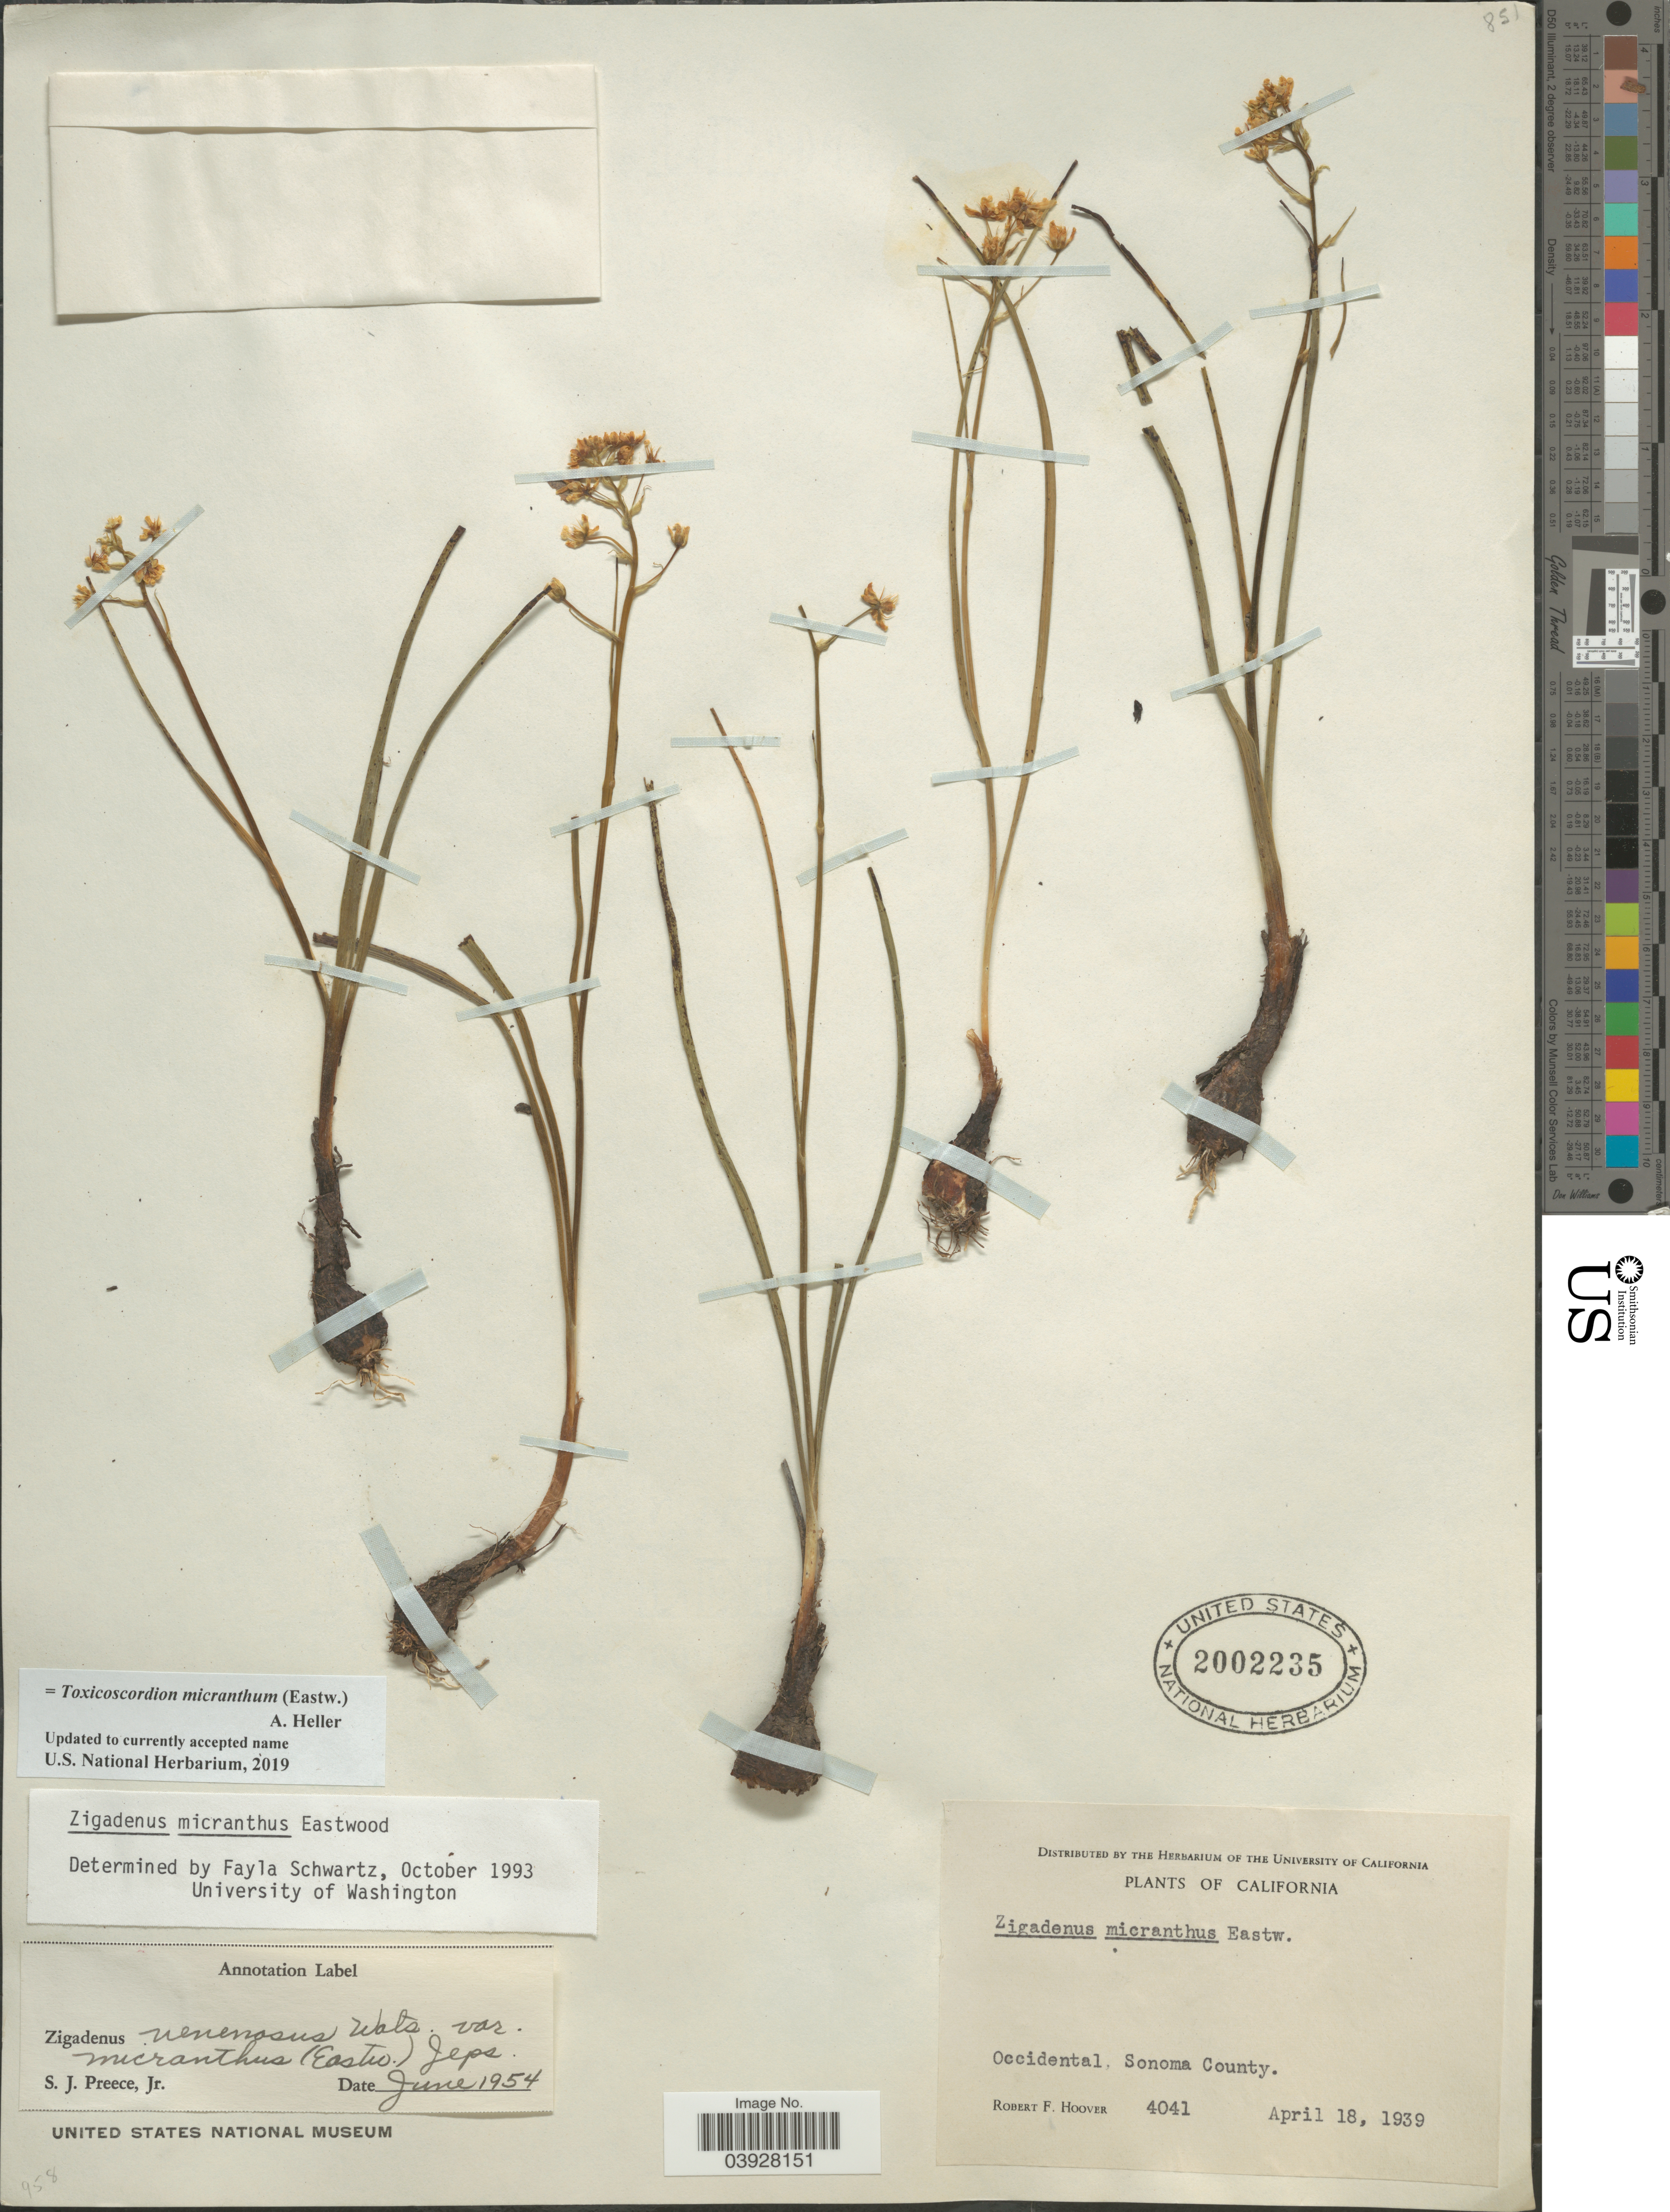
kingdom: Plantae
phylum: Tracheophyta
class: Liliopsida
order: Liliales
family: Melanthiaceae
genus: Toxicoscordion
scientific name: Toxicoscordion micranthum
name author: (Eastw.) A. Heller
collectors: R. F. Hoover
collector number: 4041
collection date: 1939-04-18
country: United States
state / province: California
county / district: Sonoma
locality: Occidental, Sonoma County.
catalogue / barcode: US 2002235